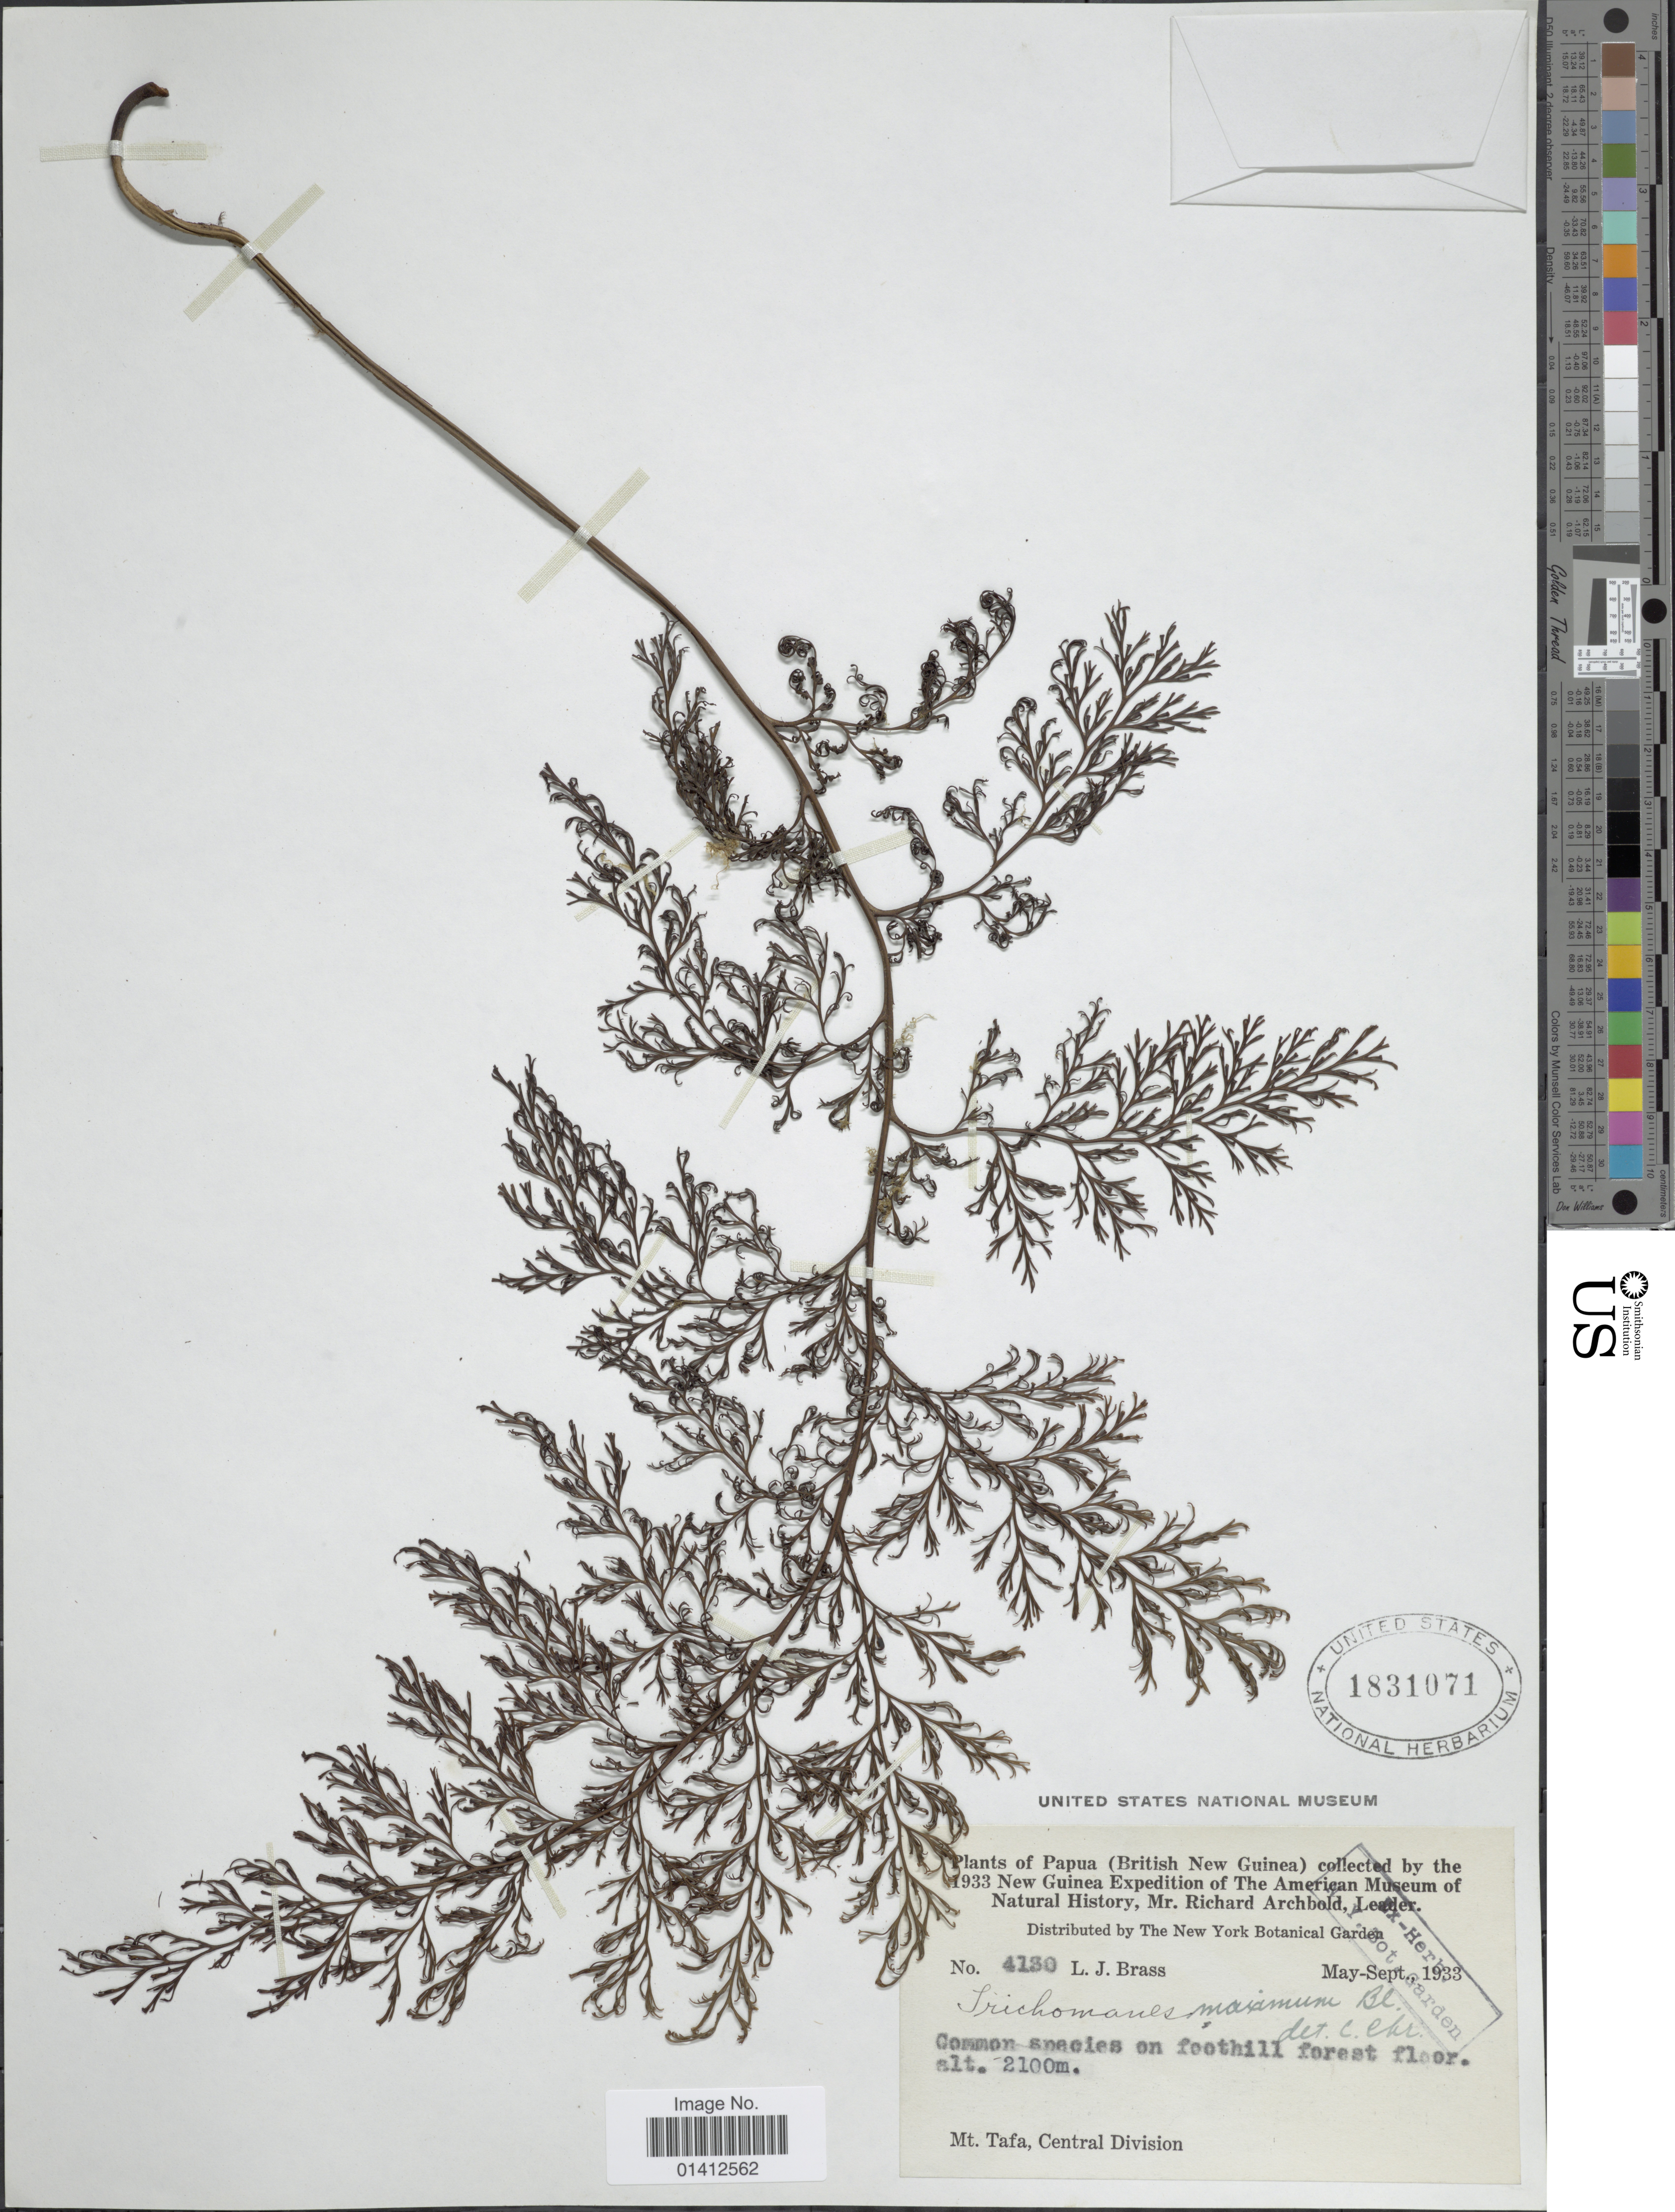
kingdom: Plantae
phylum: Tracheophyta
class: Polypodiopsida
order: Hymenophyllales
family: Hymenophyllaceae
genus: Vandenboschia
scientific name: Vandenboschia maxima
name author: (Blume) Copel.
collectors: L. J. Brass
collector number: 4130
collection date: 1933-05/1933-09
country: Papua New Guinea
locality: Mt Tafa, central Divison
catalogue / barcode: US 1831071